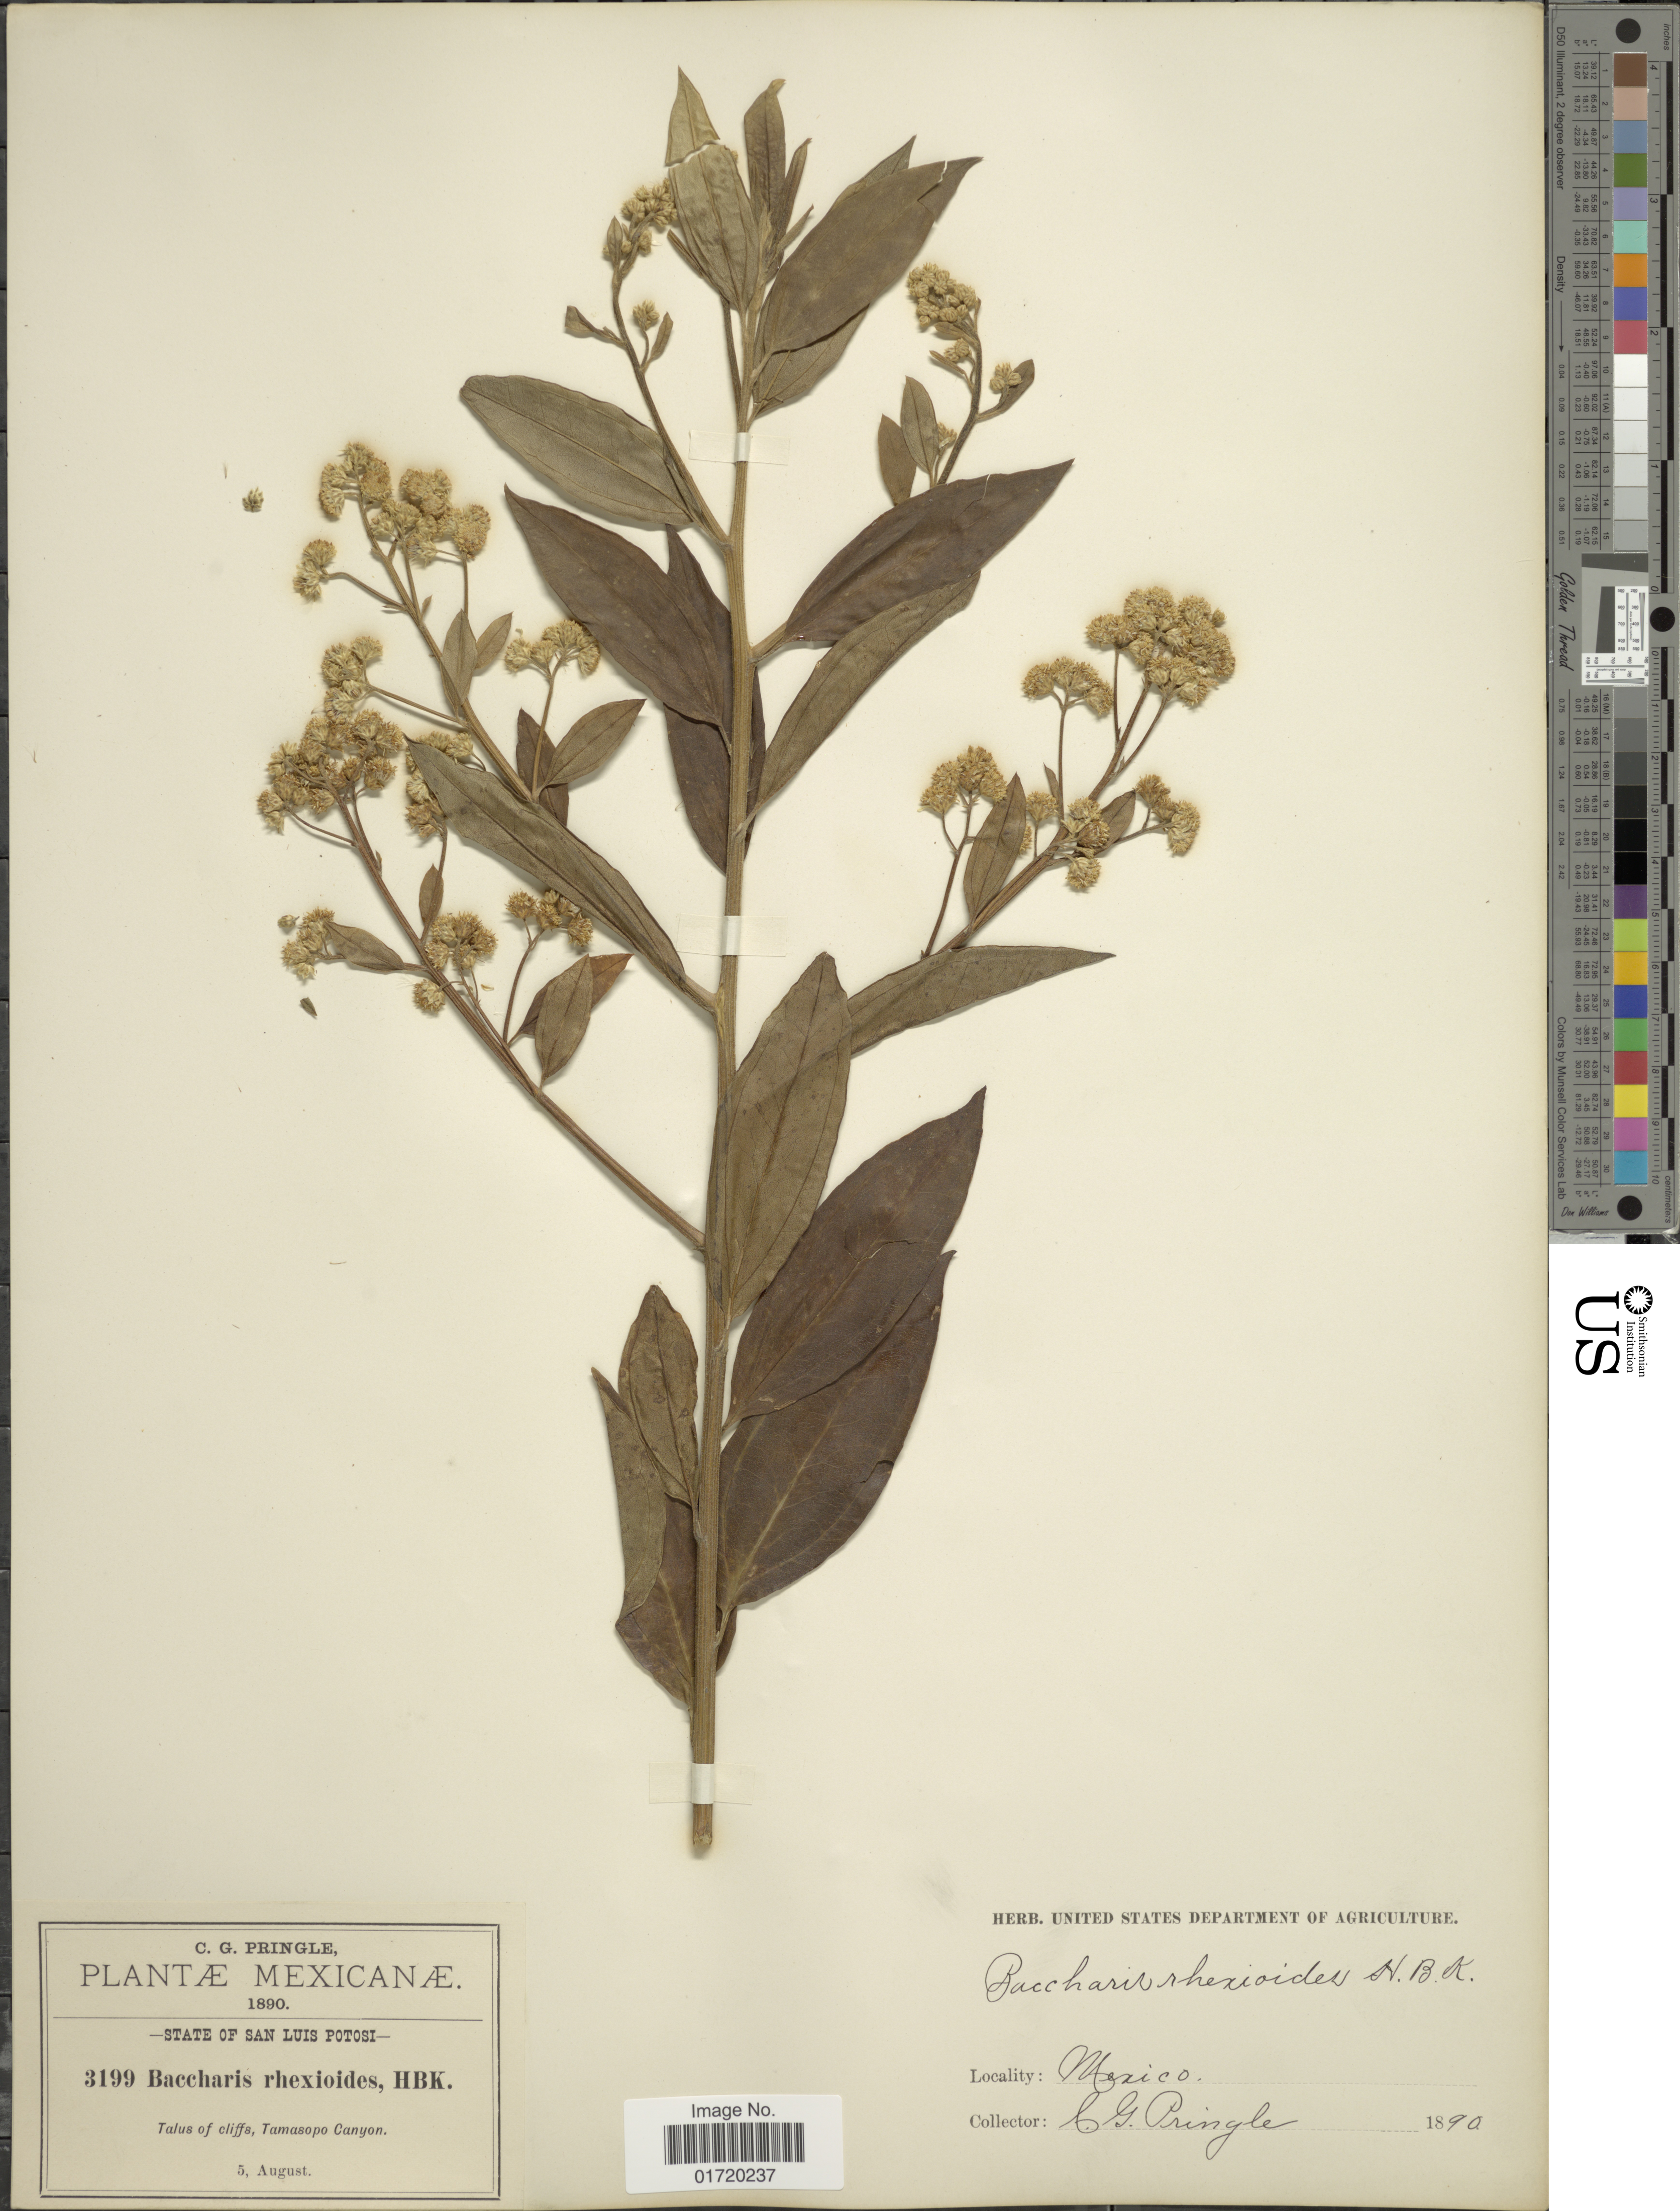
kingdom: Plantae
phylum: Tracheophyta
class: Magnoliopsida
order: Asterales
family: Asteraceae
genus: Baccharis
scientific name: Baccharis trinervis var. rhexioides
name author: (Kunth) Baker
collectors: C. G. Pringle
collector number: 3199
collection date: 1890-08-05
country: Mexico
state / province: San Luis Potosí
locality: Mexicanae, Tamasopo Canyon